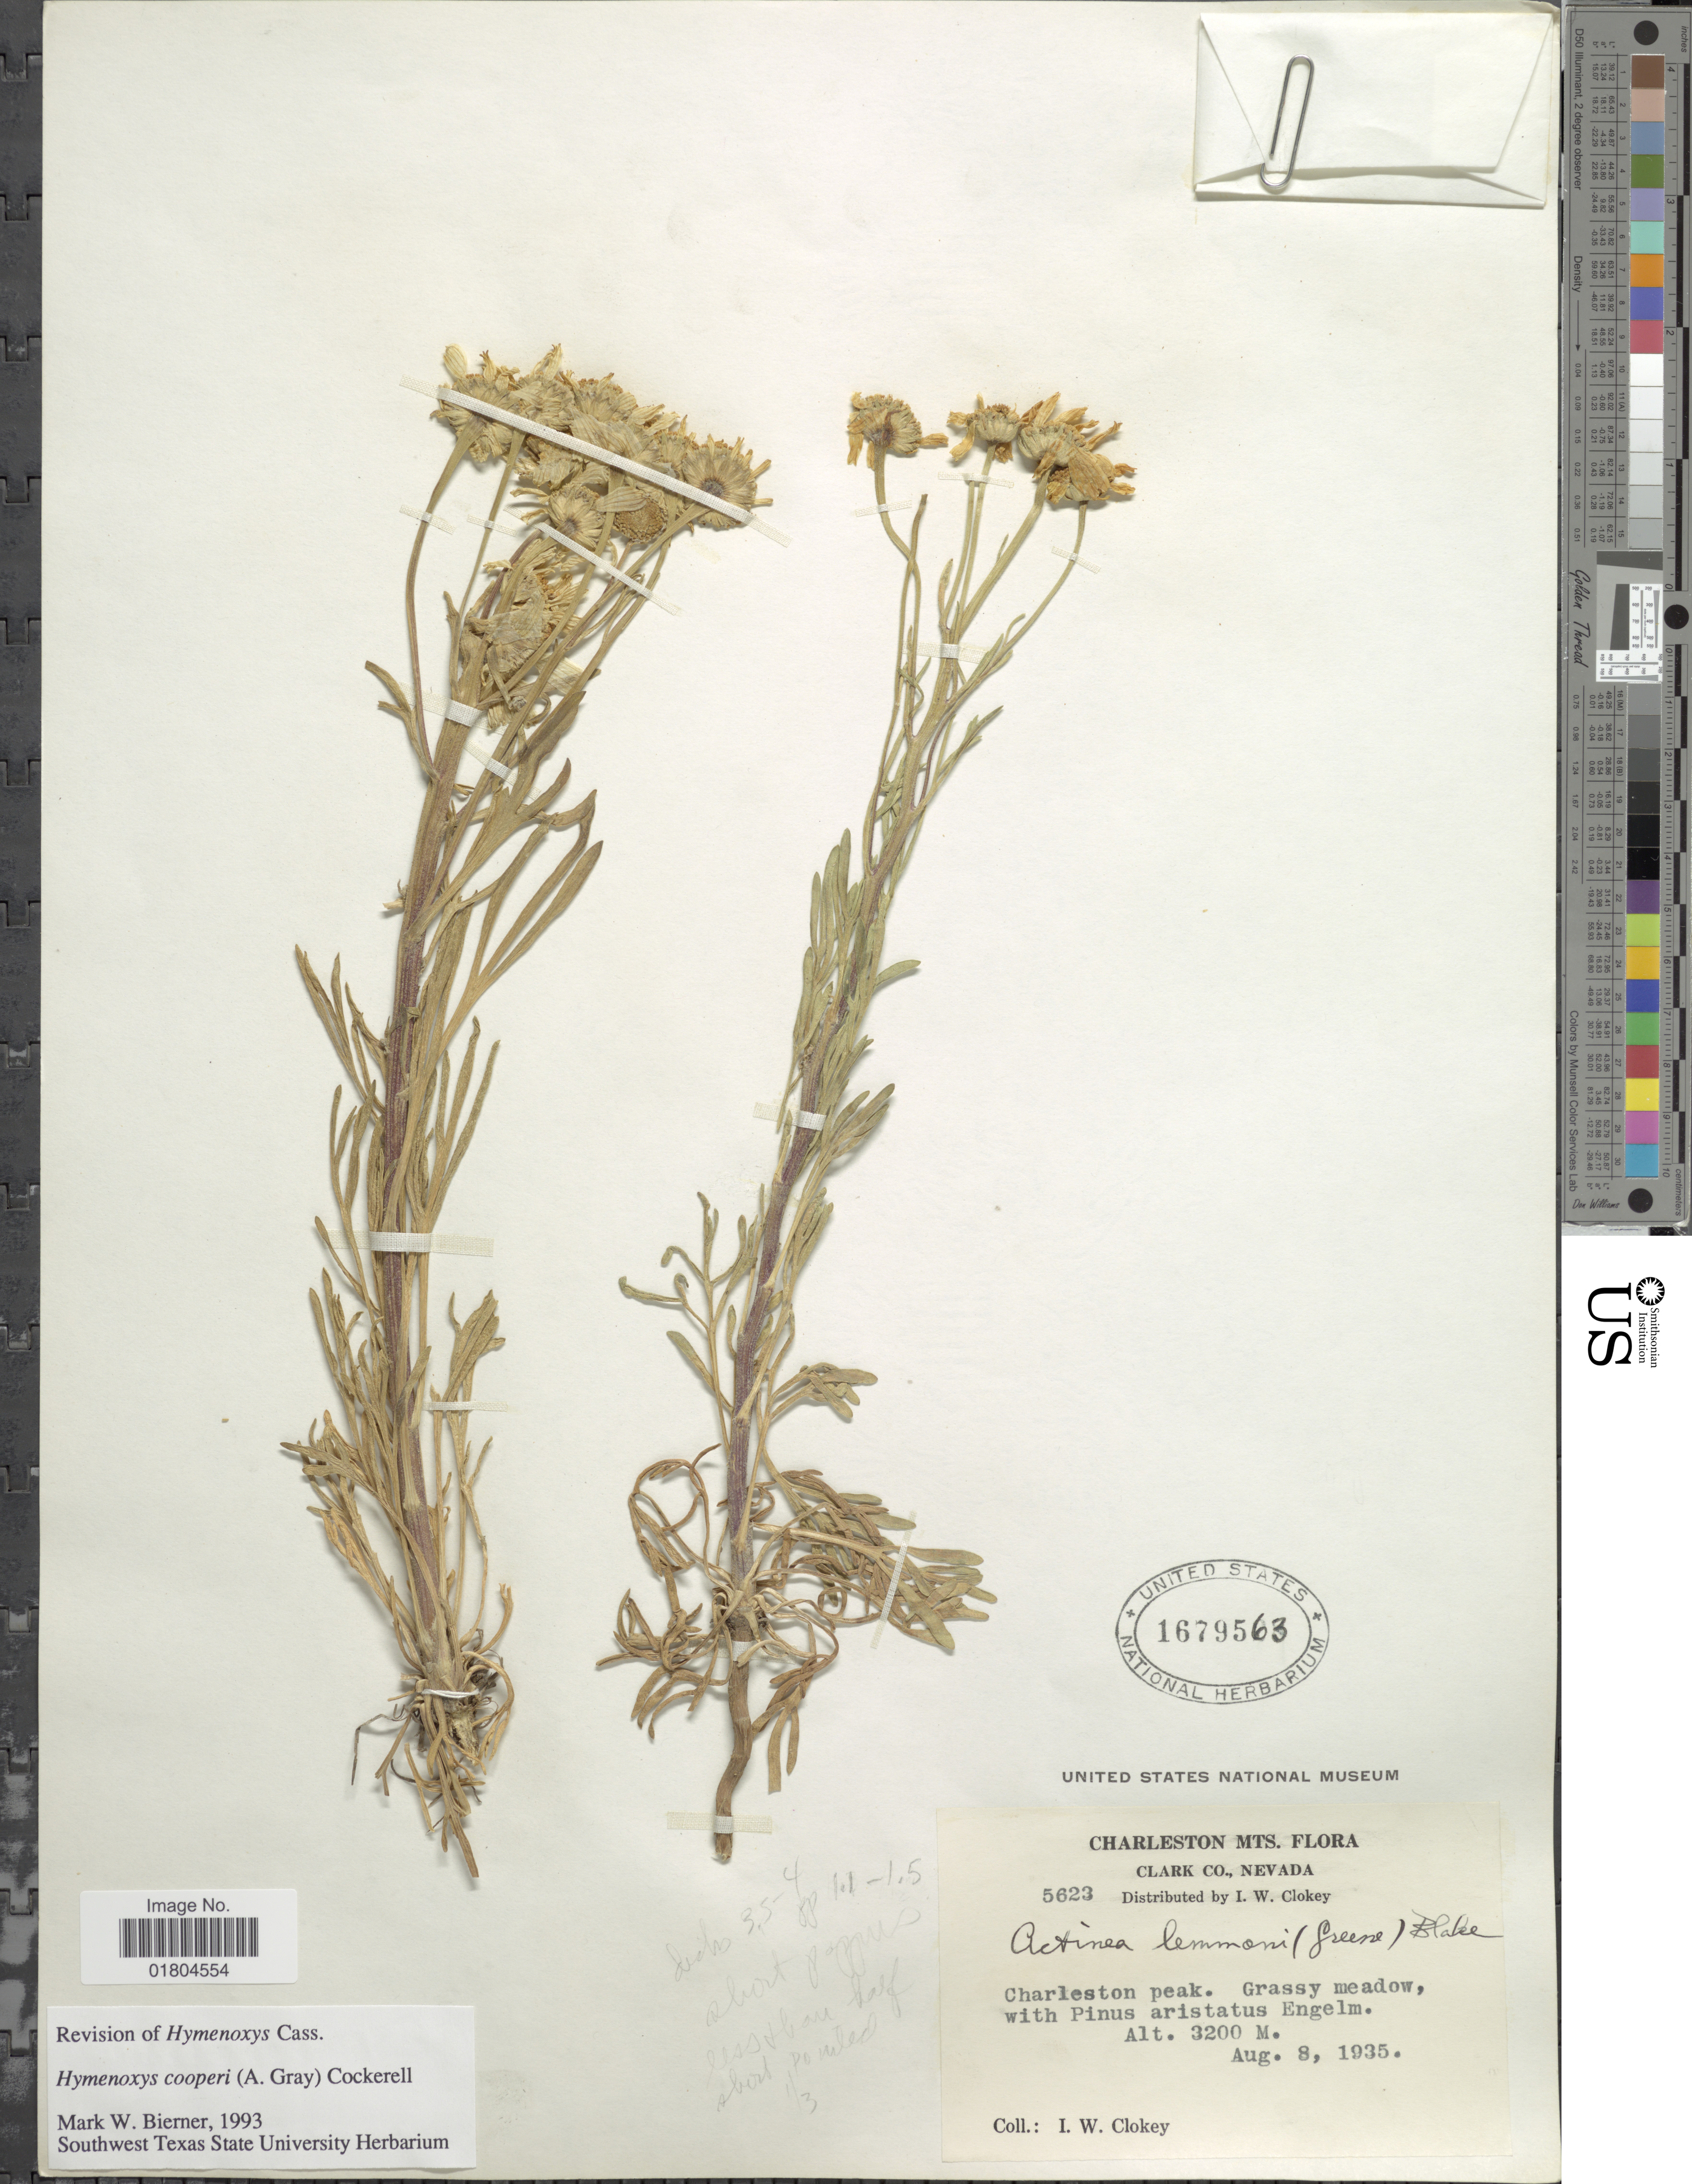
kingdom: Plantae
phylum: Tracheophyta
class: Magnoliopsida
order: Asterales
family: Asteraceae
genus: Hymenoxys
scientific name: Hymenoxys cooperi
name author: (A. Gray) Cockerell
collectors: I. W. Clokey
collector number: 5623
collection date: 1935-08-08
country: United States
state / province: Nevada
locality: Charleston Mts. Clark Co. Charleston peak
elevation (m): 3200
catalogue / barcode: US 1679563